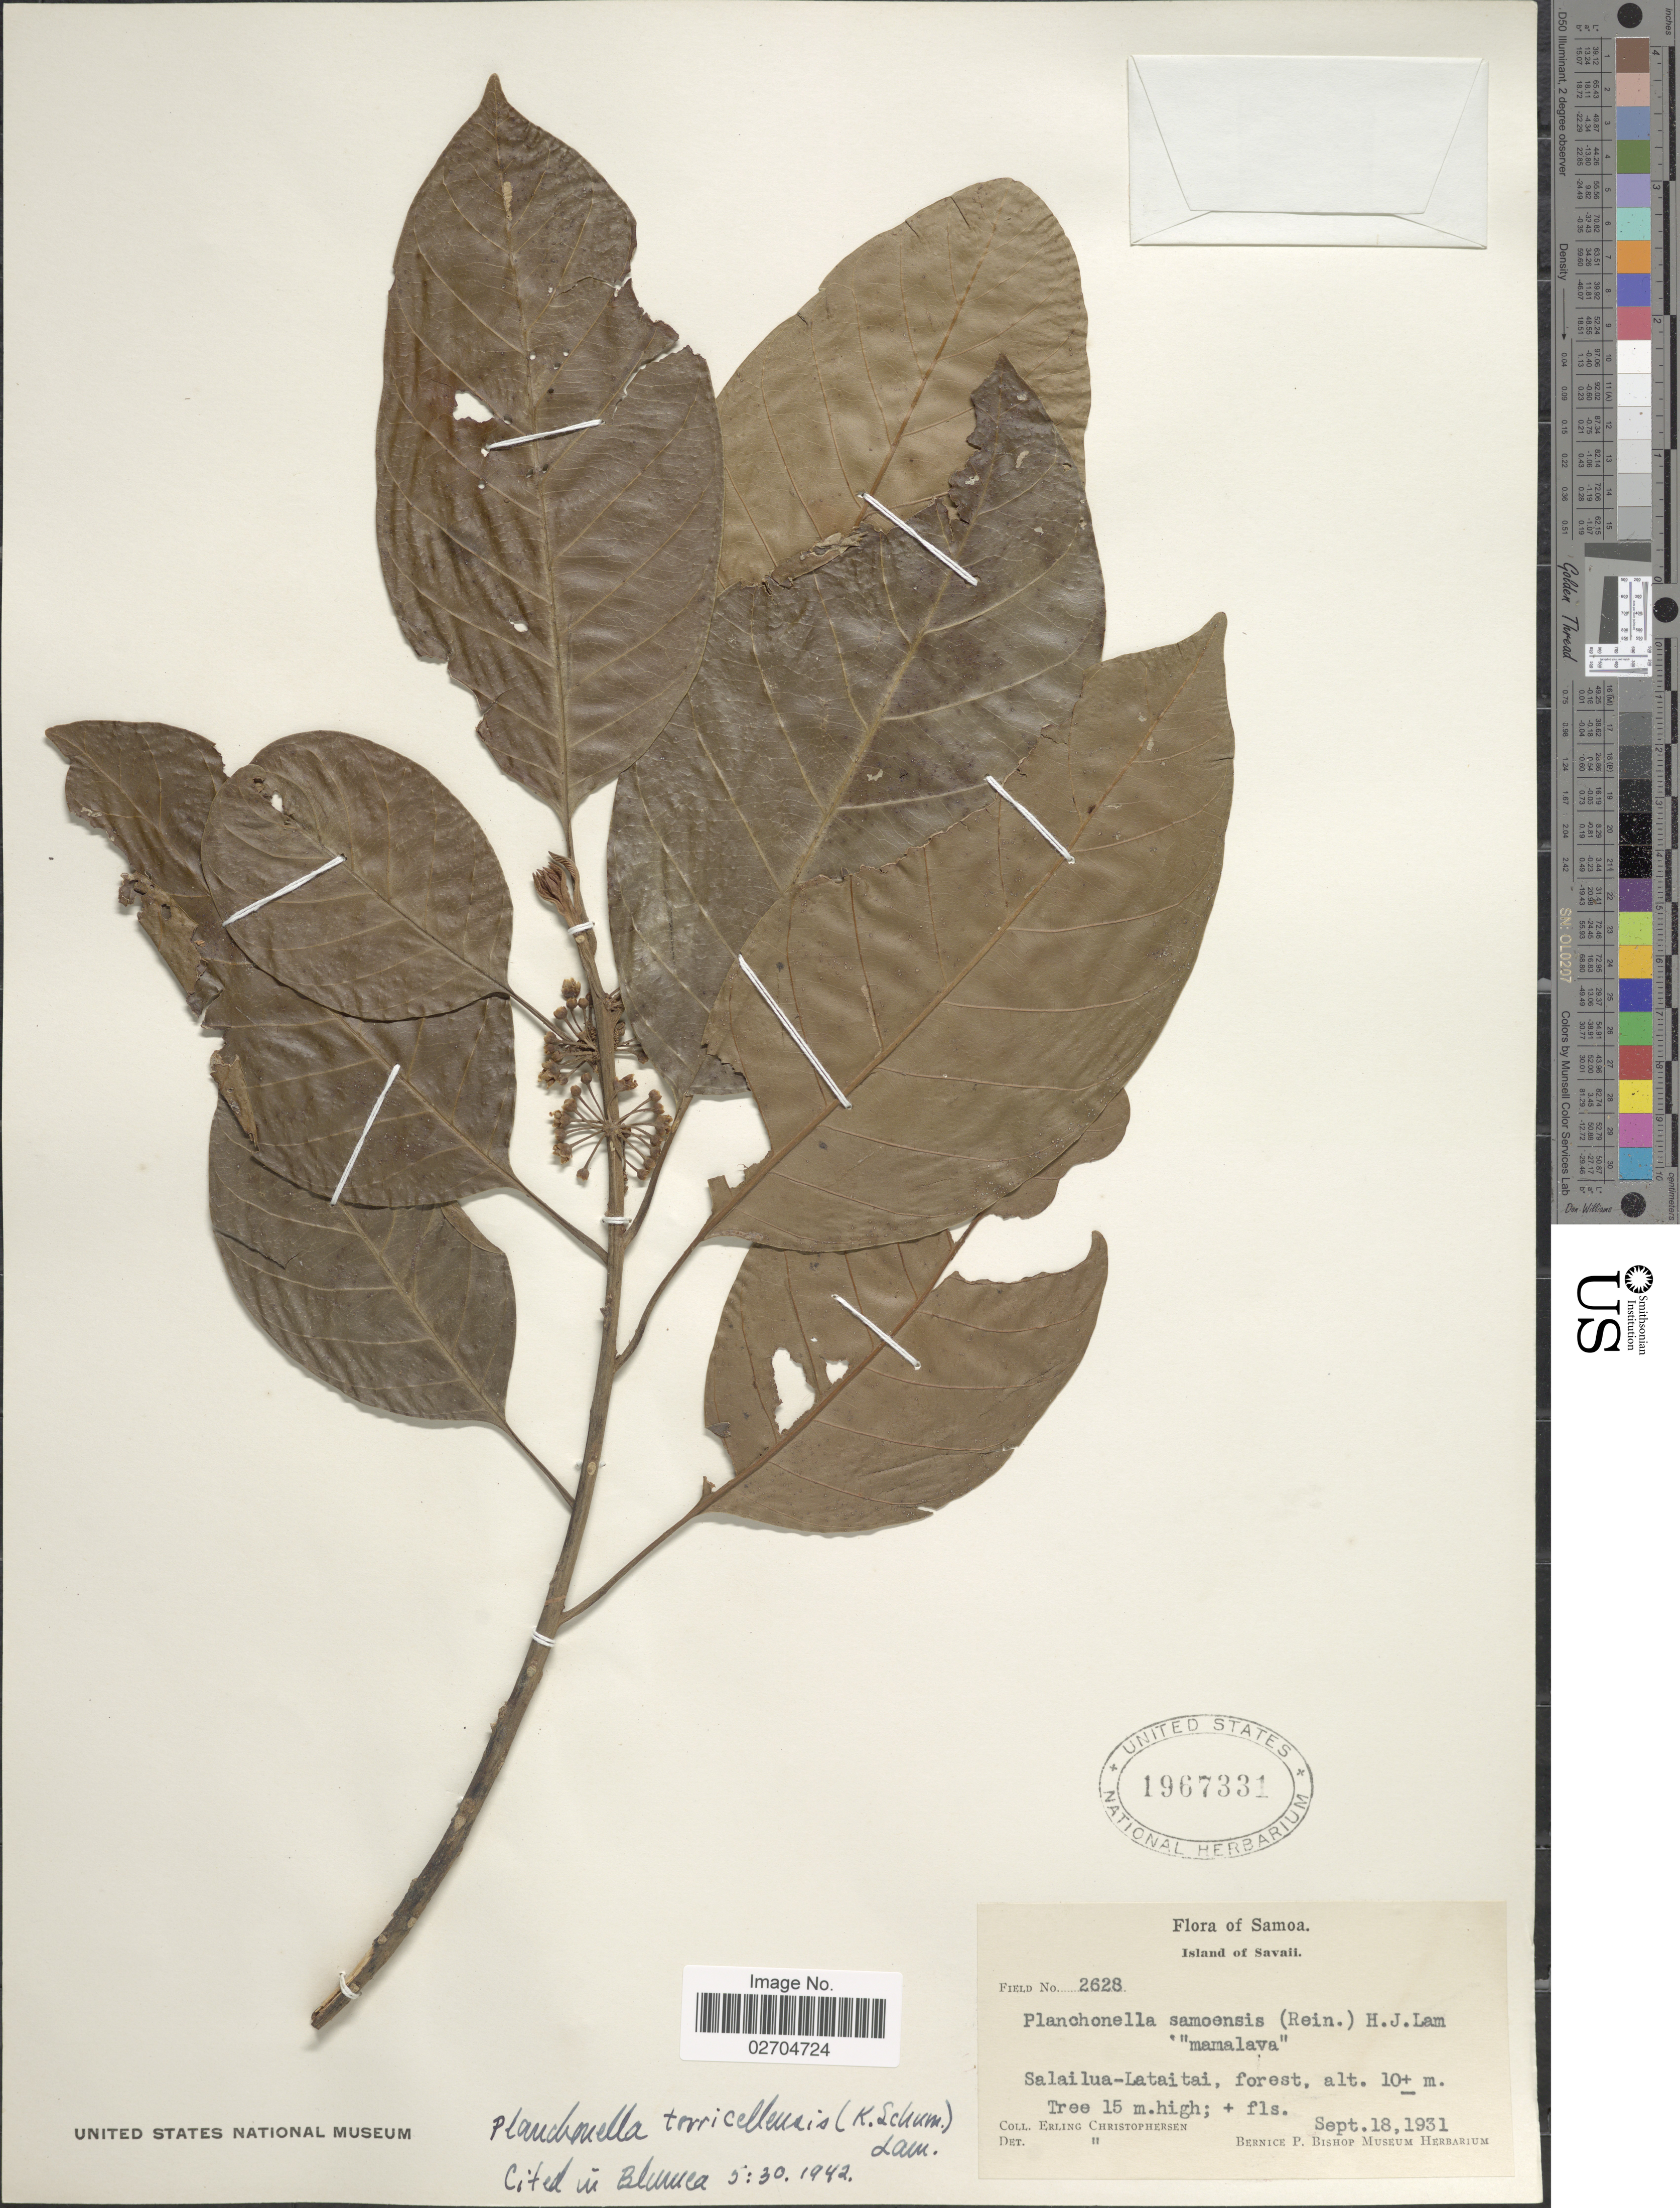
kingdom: Plantae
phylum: Tracheophyta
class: Magnoliopsida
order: Ericales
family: Sapotaceae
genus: Planchonella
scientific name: Planchonella torricellensis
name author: (K. Schum.) H.J. Lam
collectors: E. Christophersen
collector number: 2628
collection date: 1931-09-18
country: Samoa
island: Savai'i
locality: Samoa. Island of Savaii. Salailua-Lataitai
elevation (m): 10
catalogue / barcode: US 1967331